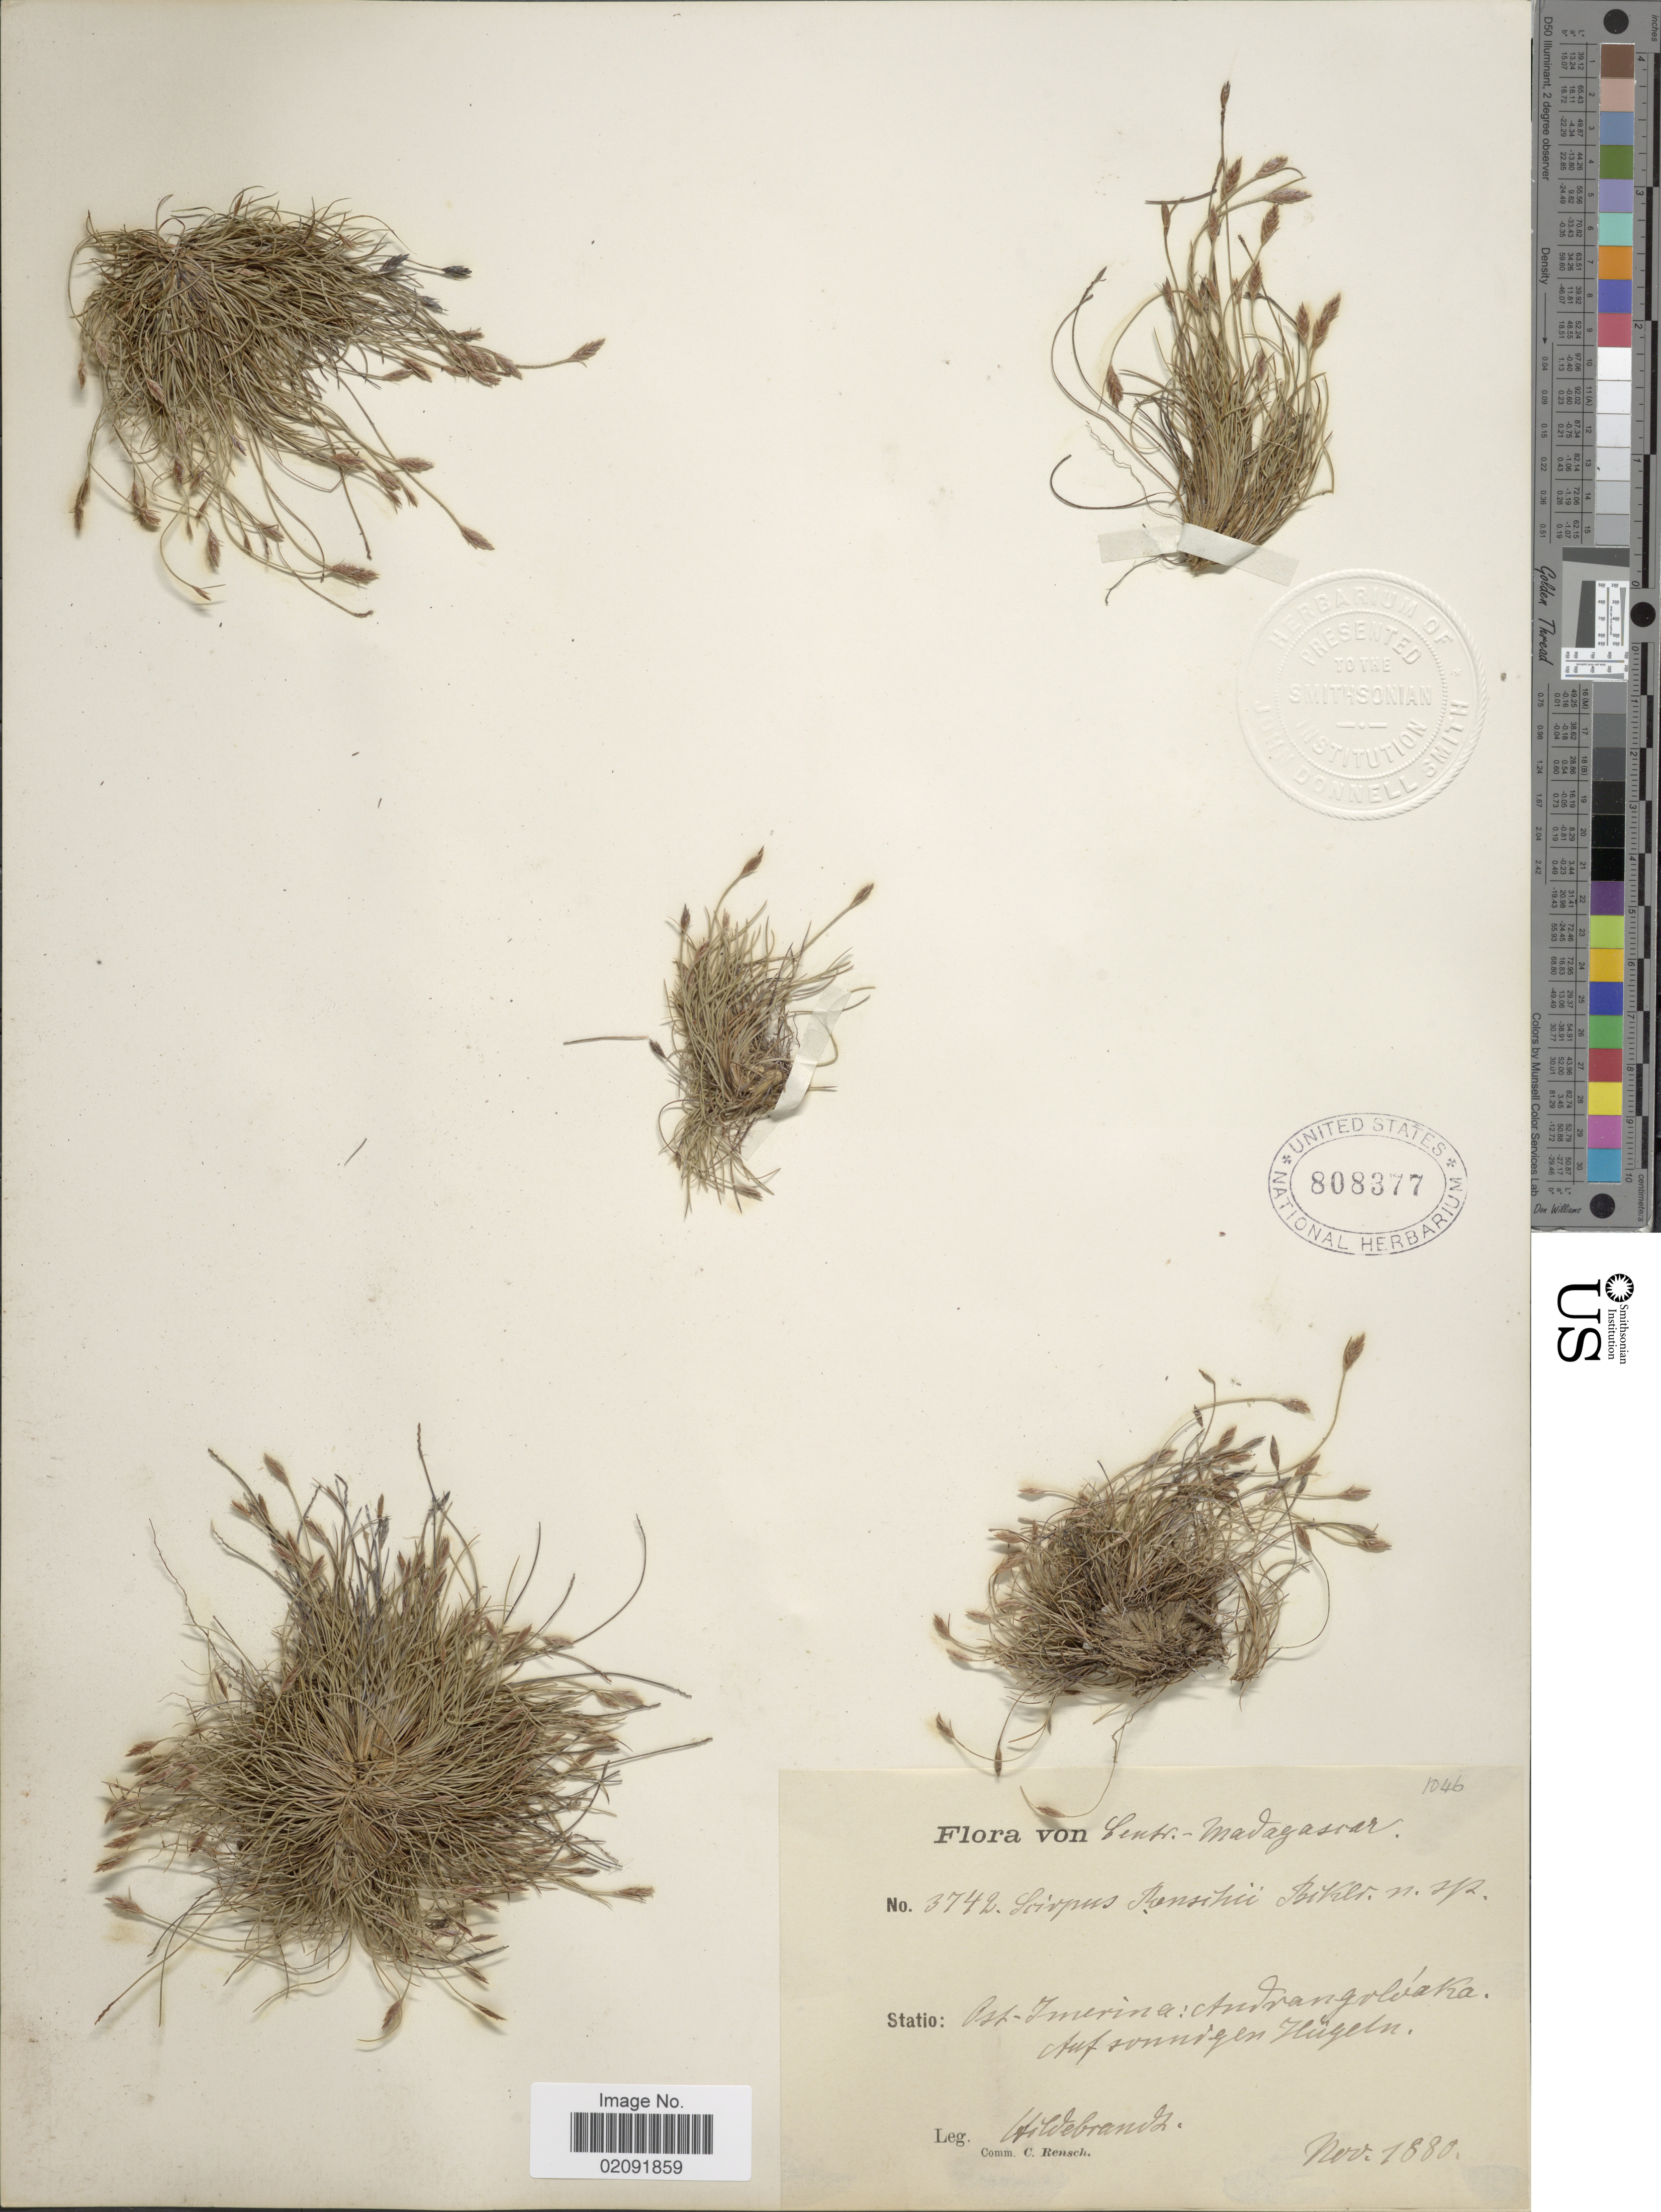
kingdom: Plantae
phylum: Tracheophyta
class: Liliopsida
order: Poales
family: Cyperaceae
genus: Bulbostylis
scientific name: Bulbostylis renschii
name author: (Boeckeler) C.B. Clarke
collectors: J. Hildebrandt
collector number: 3742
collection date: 1880-11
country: Madagascar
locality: Centr-Madagascar, Ost-Imerina, Andrangolaoka, auf sonnigen Hügel.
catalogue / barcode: US 808377